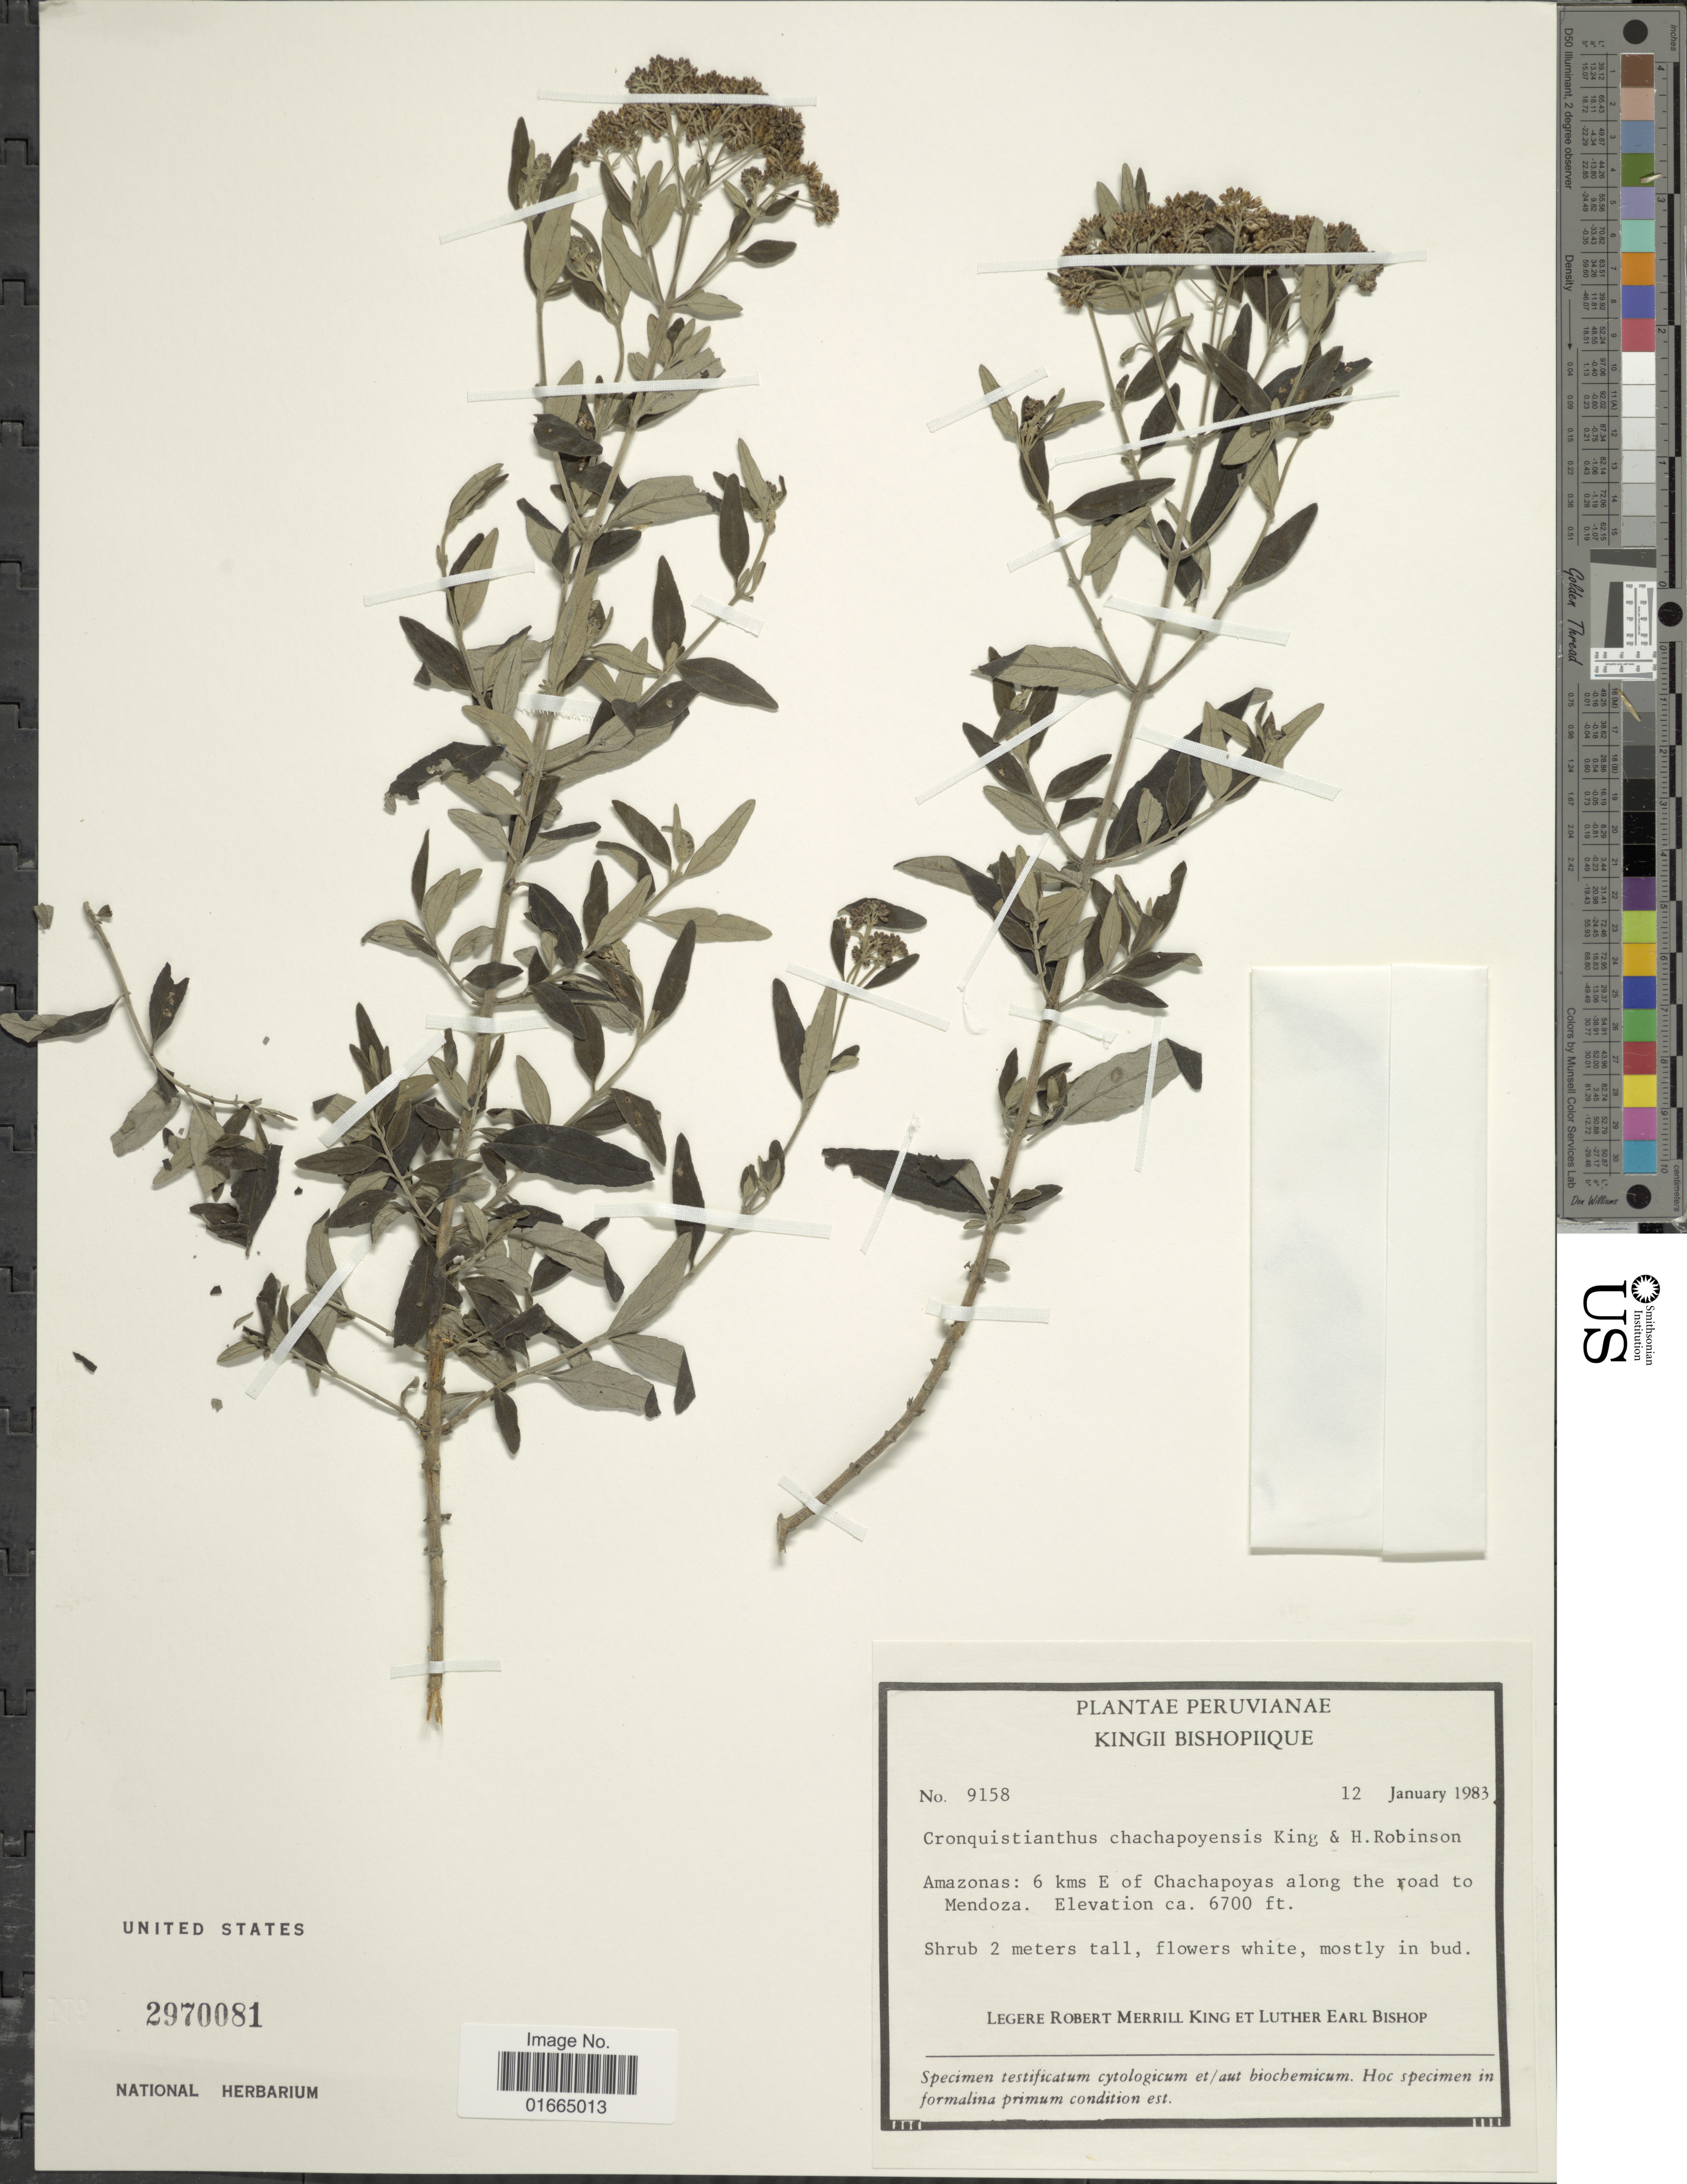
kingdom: Plantae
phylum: Tracheophyta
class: Magnoliopsida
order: Asterales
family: Asteraceae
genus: Cronquistianthus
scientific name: Cronquistianthus chachapoyensis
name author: R.M. King & H. Rob.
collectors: R. M. King & L. E. Bishop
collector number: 9158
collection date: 1983-01-12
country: Peru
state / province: Amazonas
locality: Amazonas: 6 kms E of Chachapoyas along the road to Mendoza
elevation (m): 2042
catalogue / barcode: US 2970081